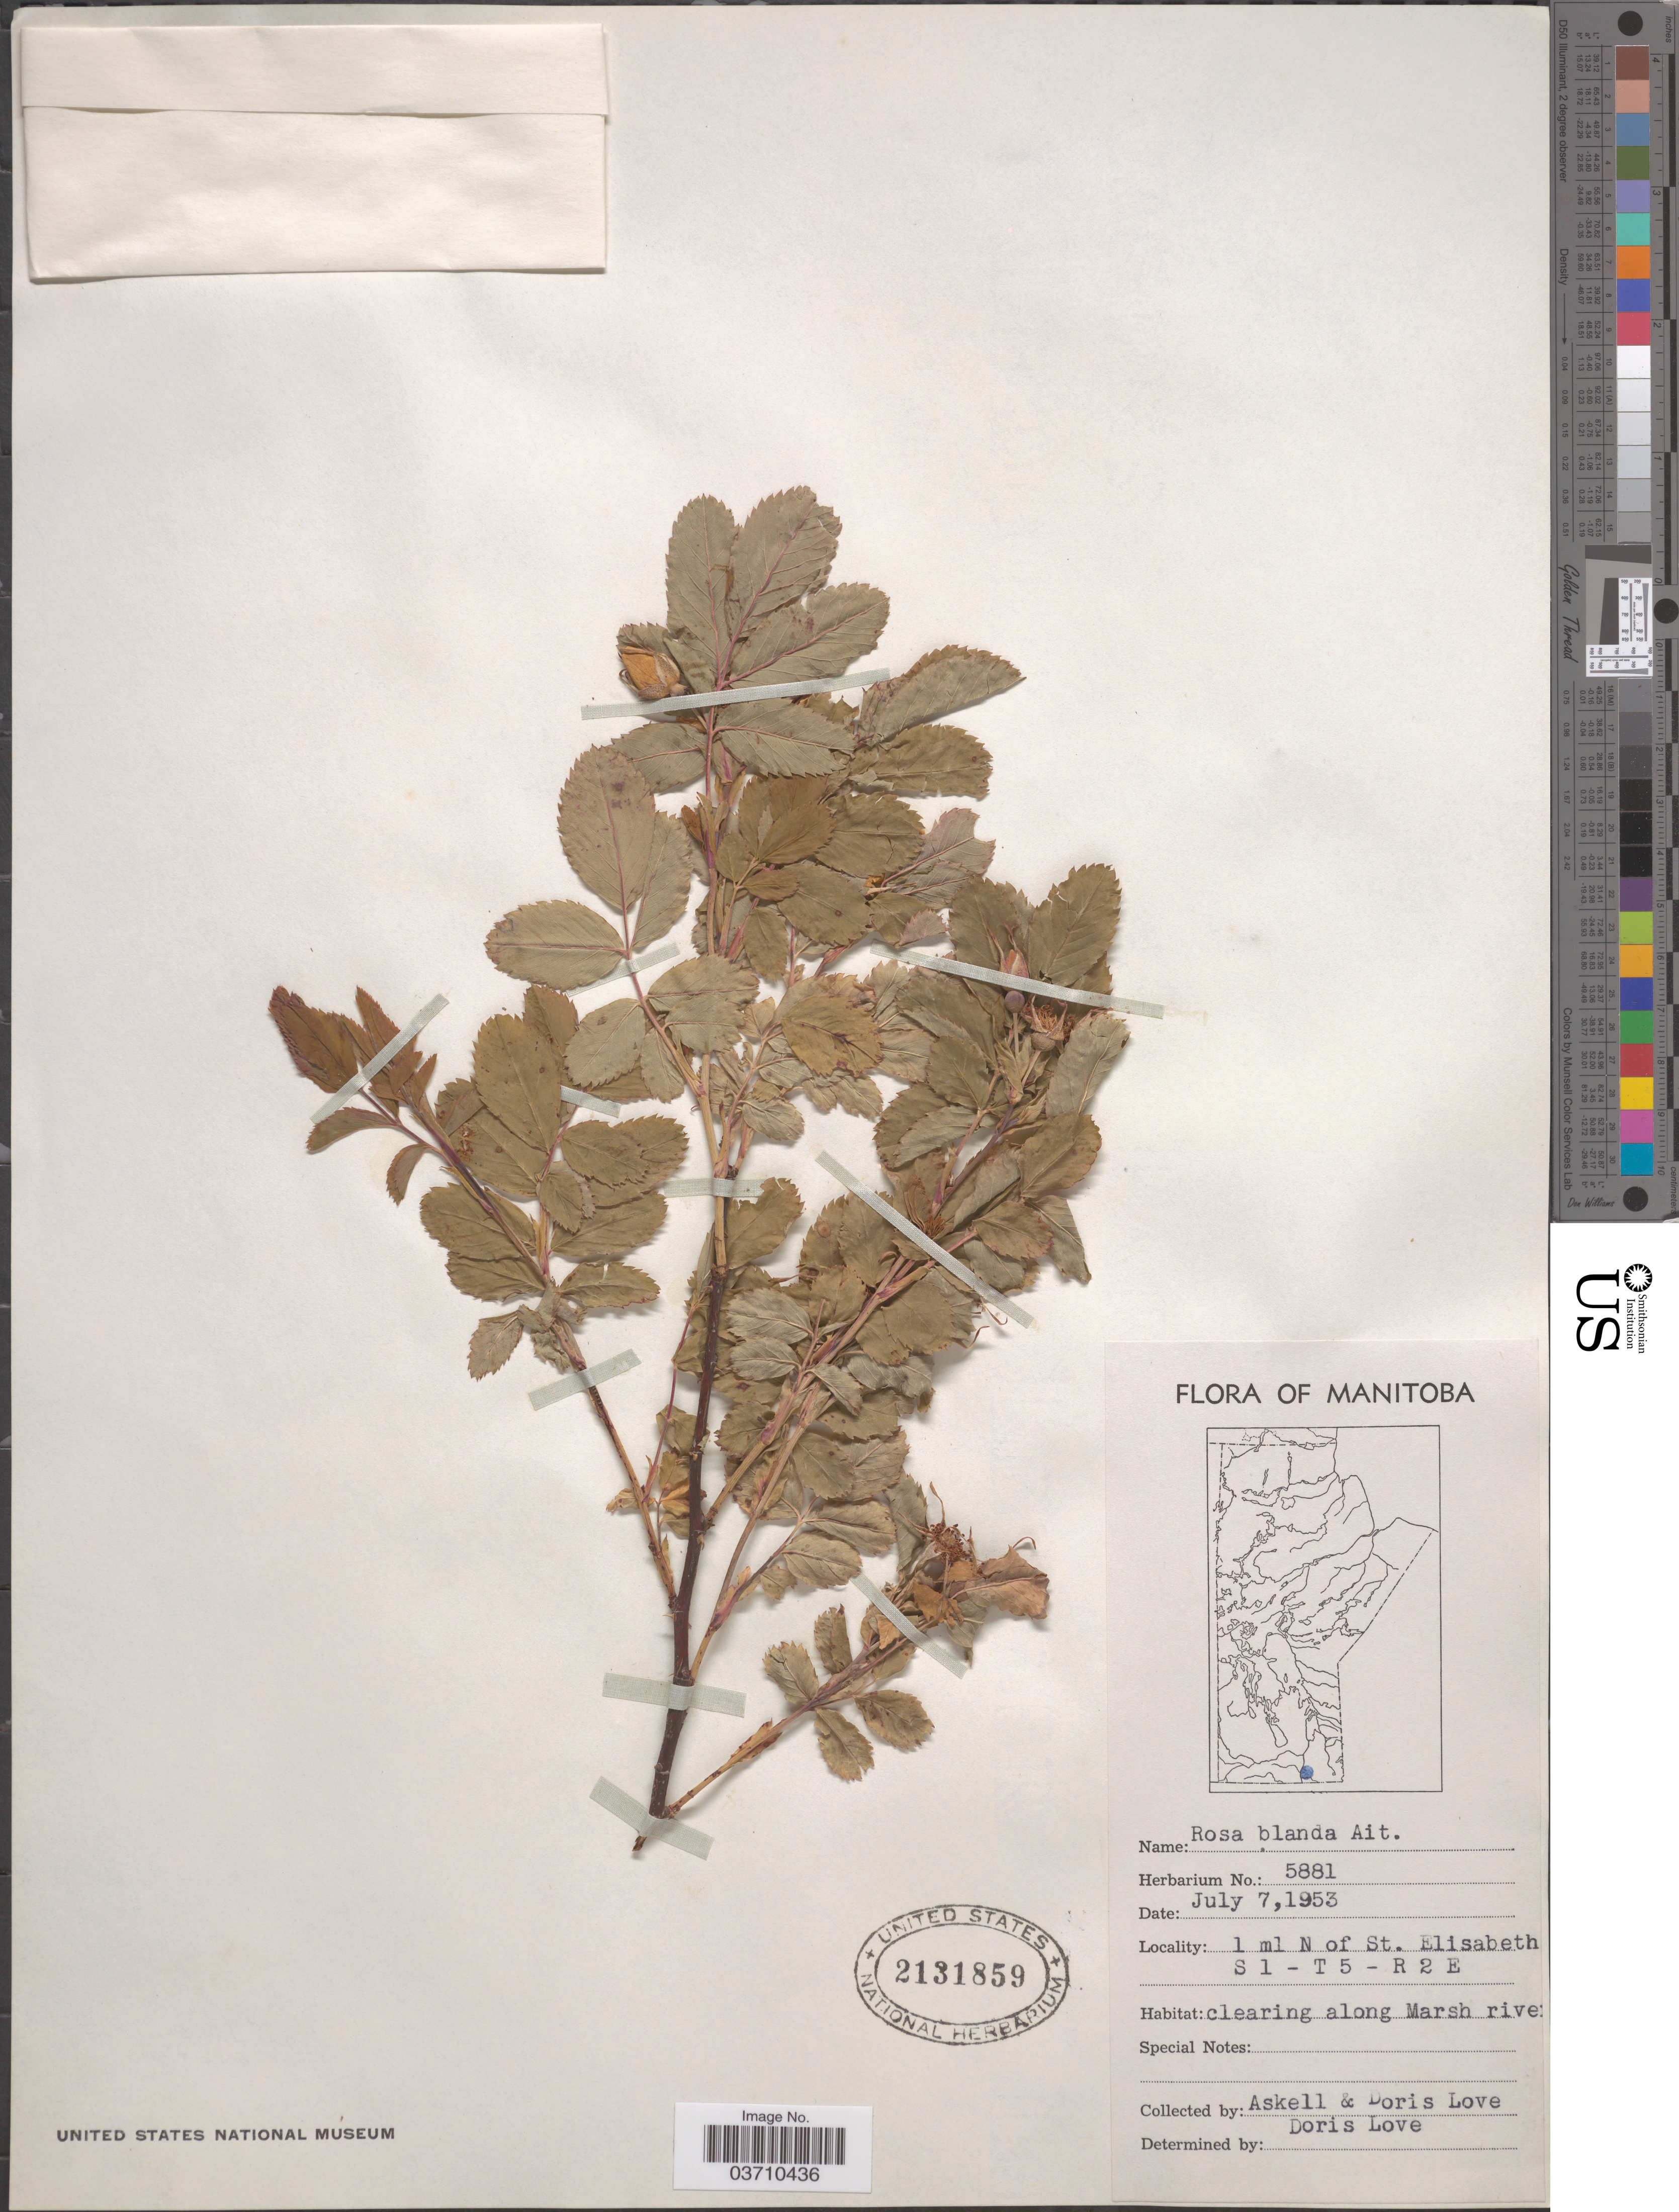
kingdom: Plantae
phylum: Tracheophyta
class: Magnoliopsida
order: Rosales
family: Rosaceae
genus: Rosa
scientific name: Rosa blanda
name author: Aiton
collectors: Á. Löve & D. Löve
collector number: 5881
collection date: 1953-07-07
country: Canada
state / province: Manitoba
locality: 1 ml N of St. Elisabeth S 1 - T 5 - R 2 E. Clearing along Marsh river.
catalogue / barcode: US 2131859